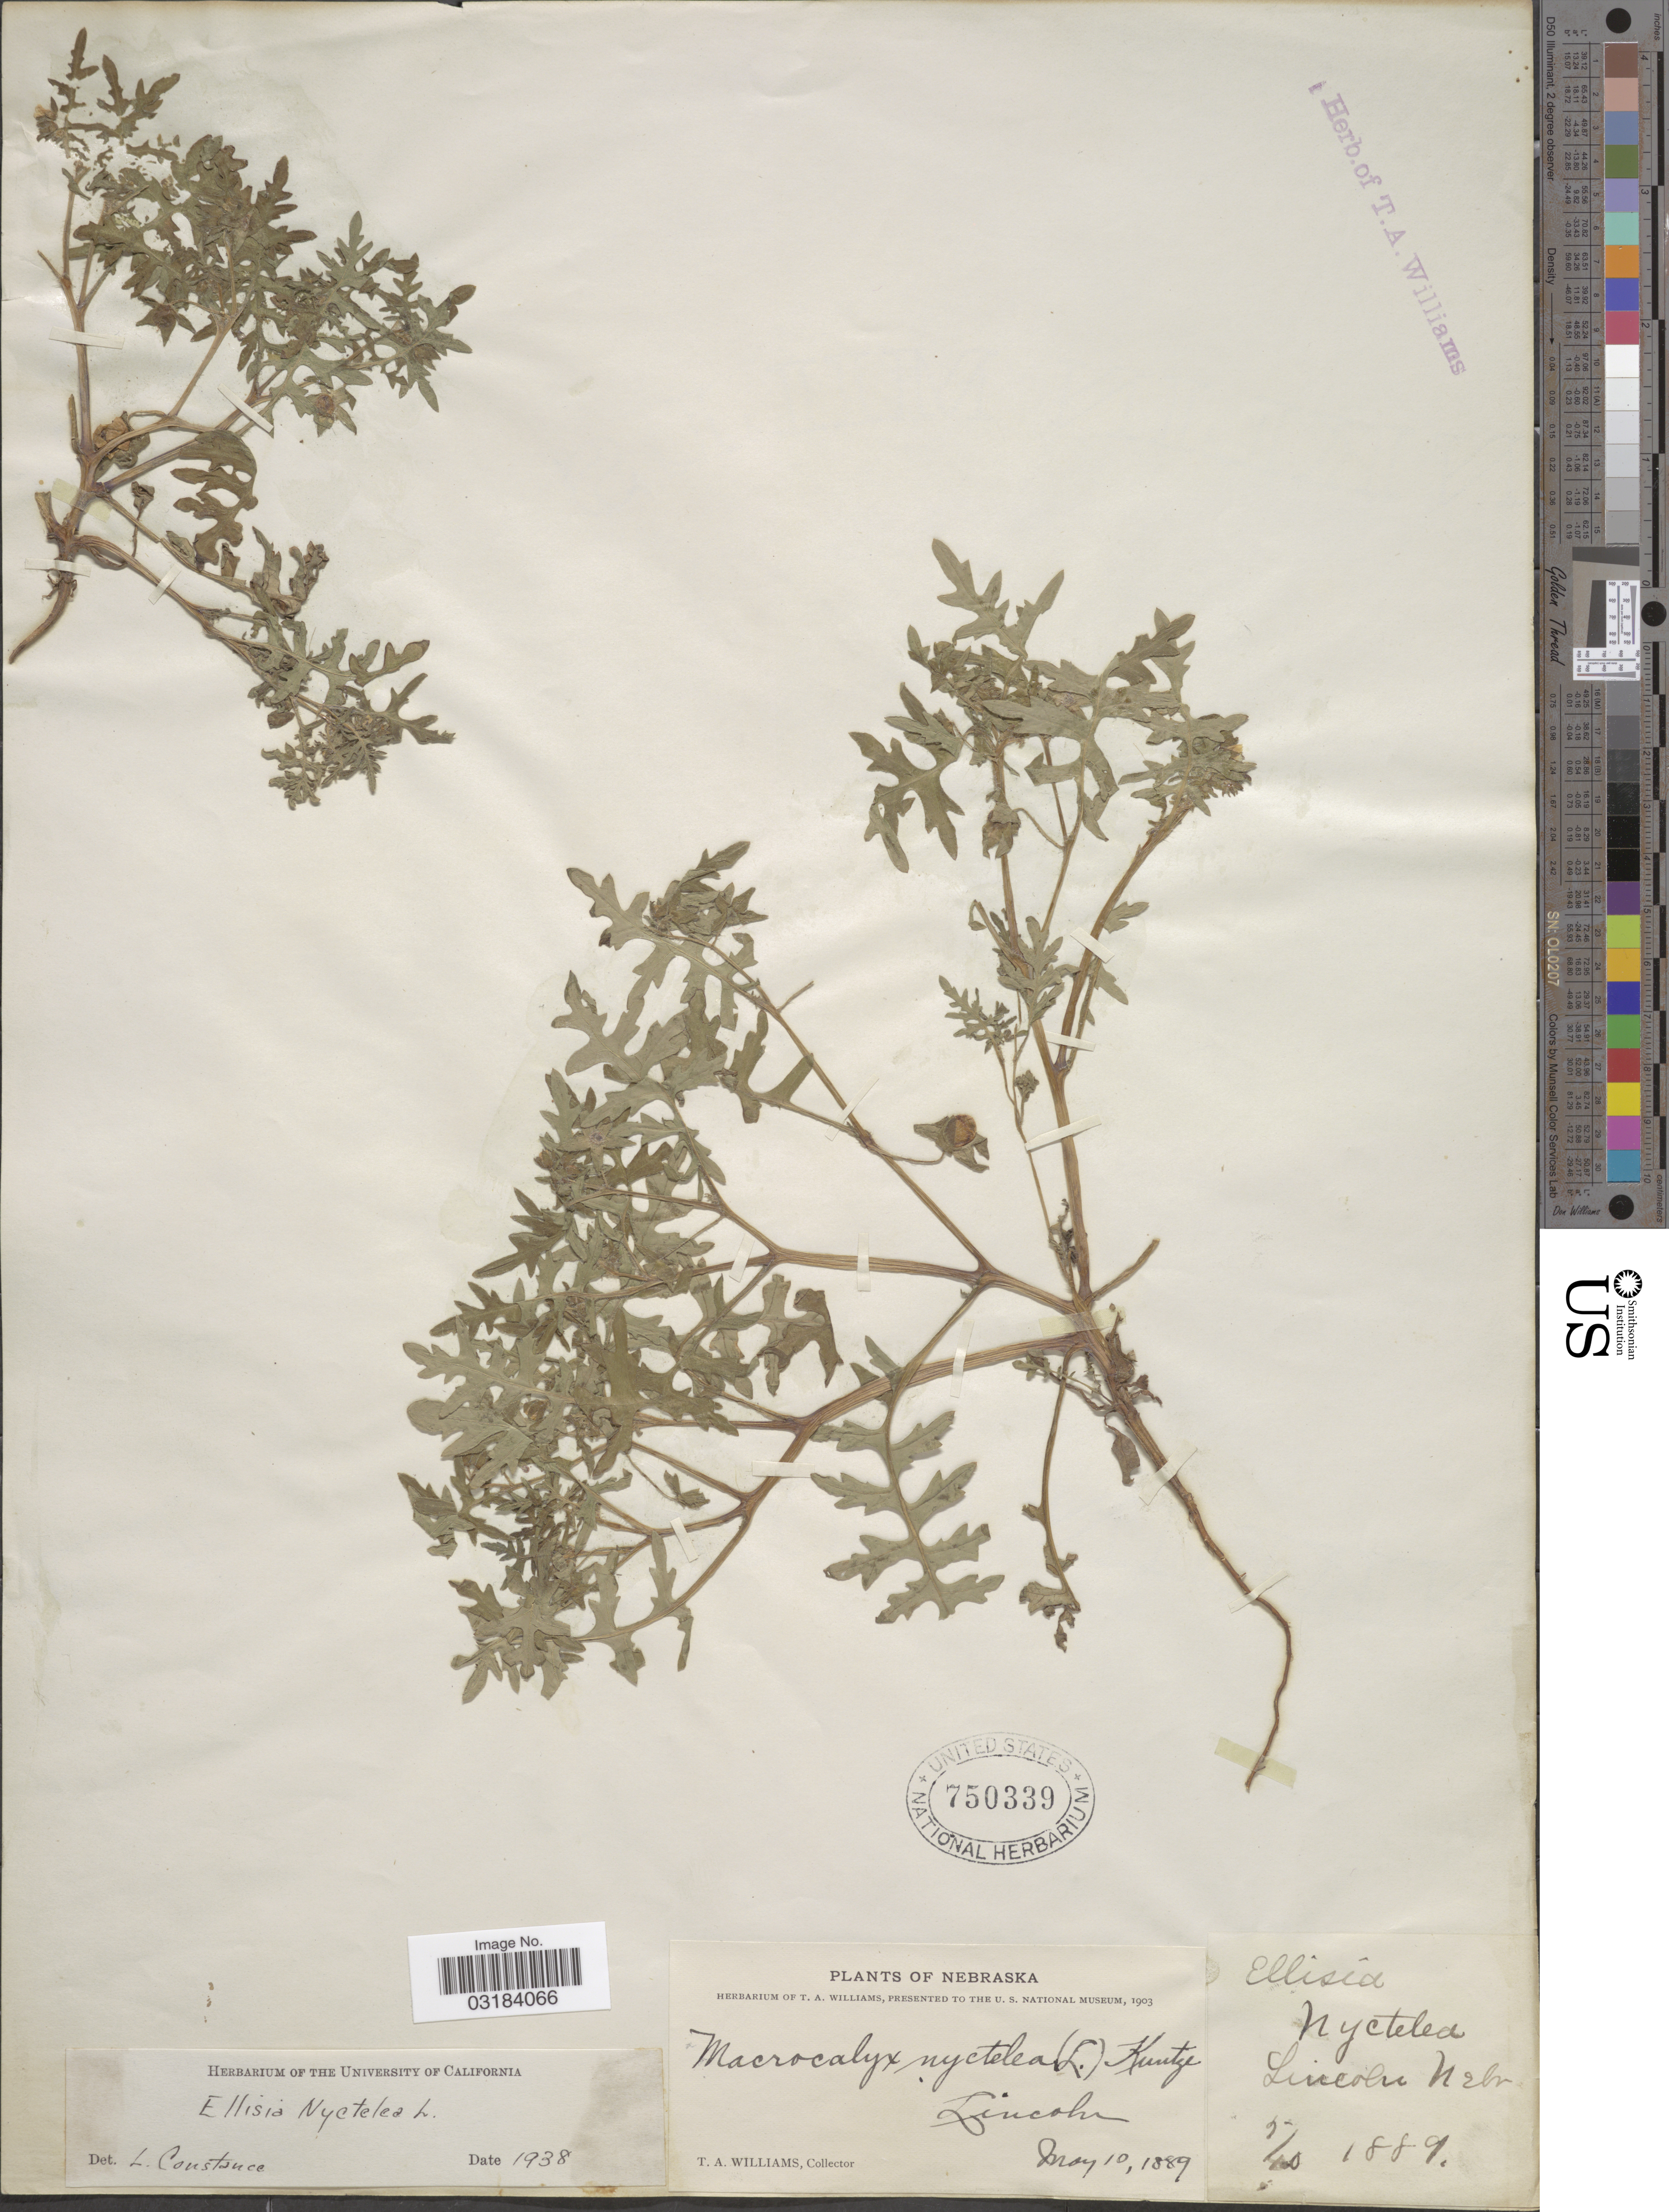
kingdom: Plantae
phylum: Tracheophyta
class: Magnoliopsida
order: Boraginales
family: Hydrophyllaceae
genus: Ellisia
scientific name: Ellisia nyctelea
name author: L.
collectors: T. Williams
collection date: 1889-05-10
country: United States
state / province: Nebraska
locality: Lincoln.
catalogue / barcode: US 750339